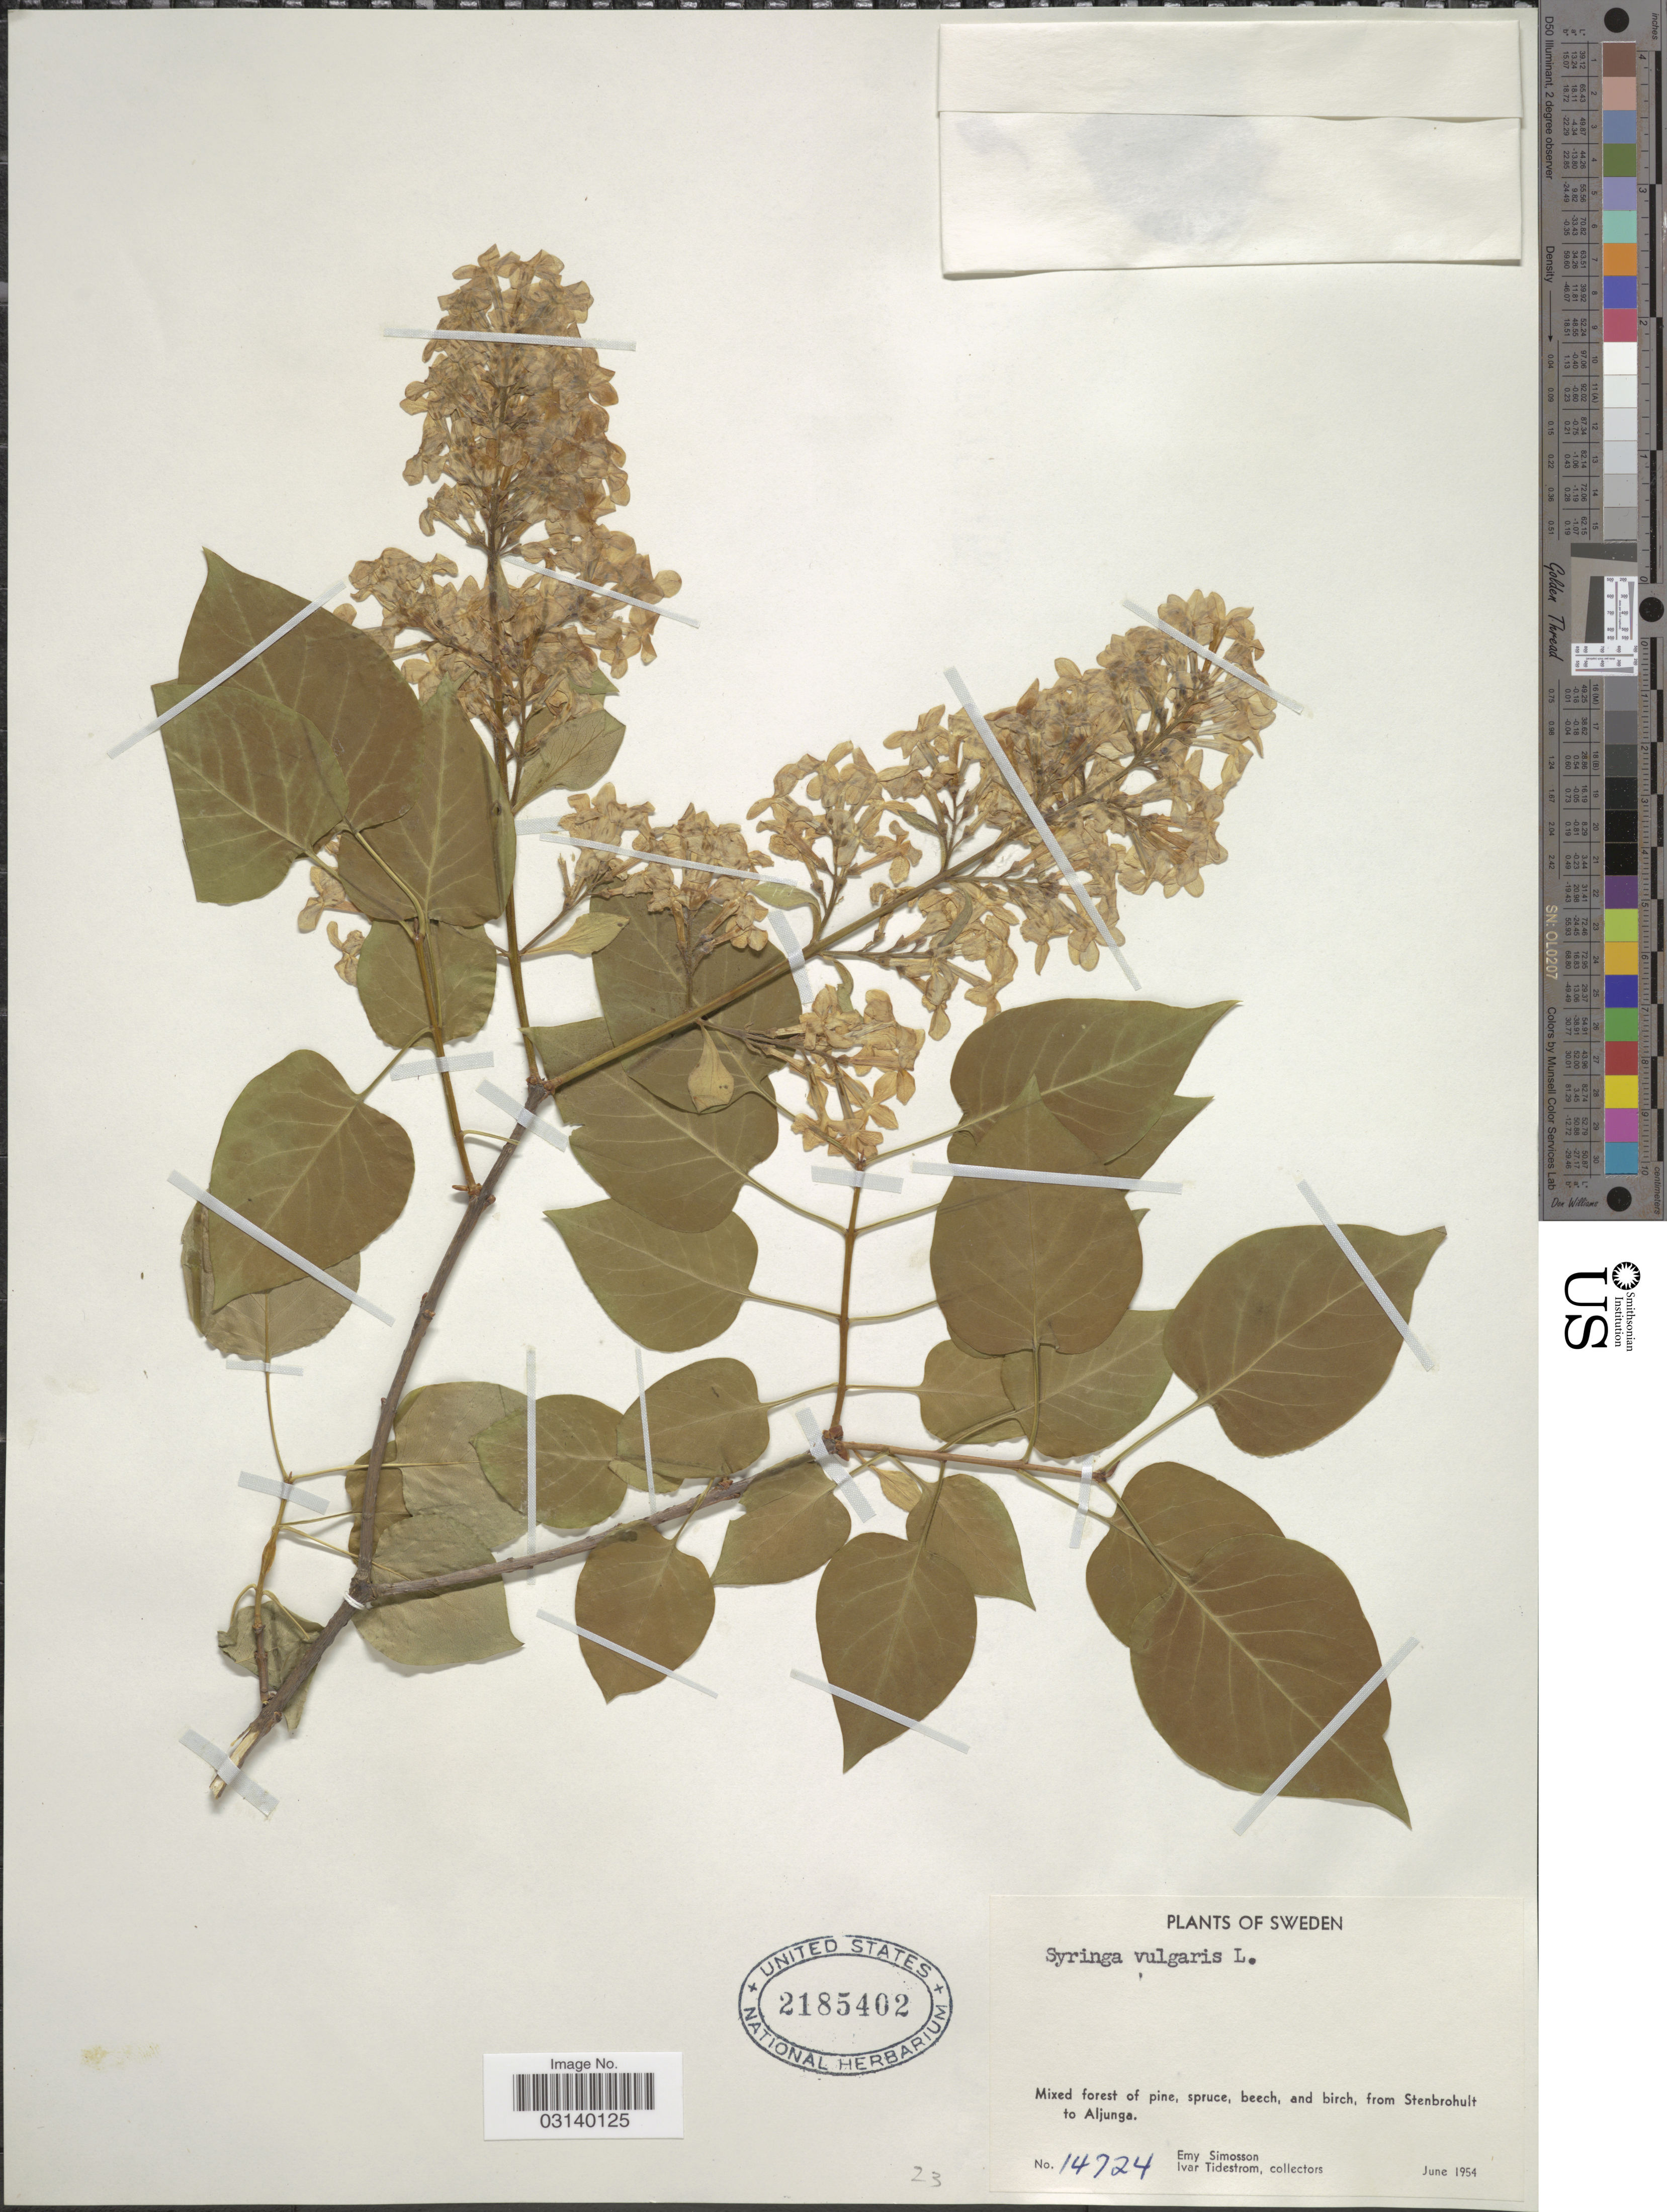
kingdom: Plantae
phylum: Tracheophyta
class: Magnoliopsida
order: Lamiales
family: Oleaceae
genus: Syringa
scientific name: Syringa vulgaris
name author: L.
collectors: E. Simosson & I. F. Tidestrom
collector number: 14724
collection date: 1954-06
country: Sweden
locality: From Stenbrohult to Aljunga.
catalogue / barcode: US 2185402